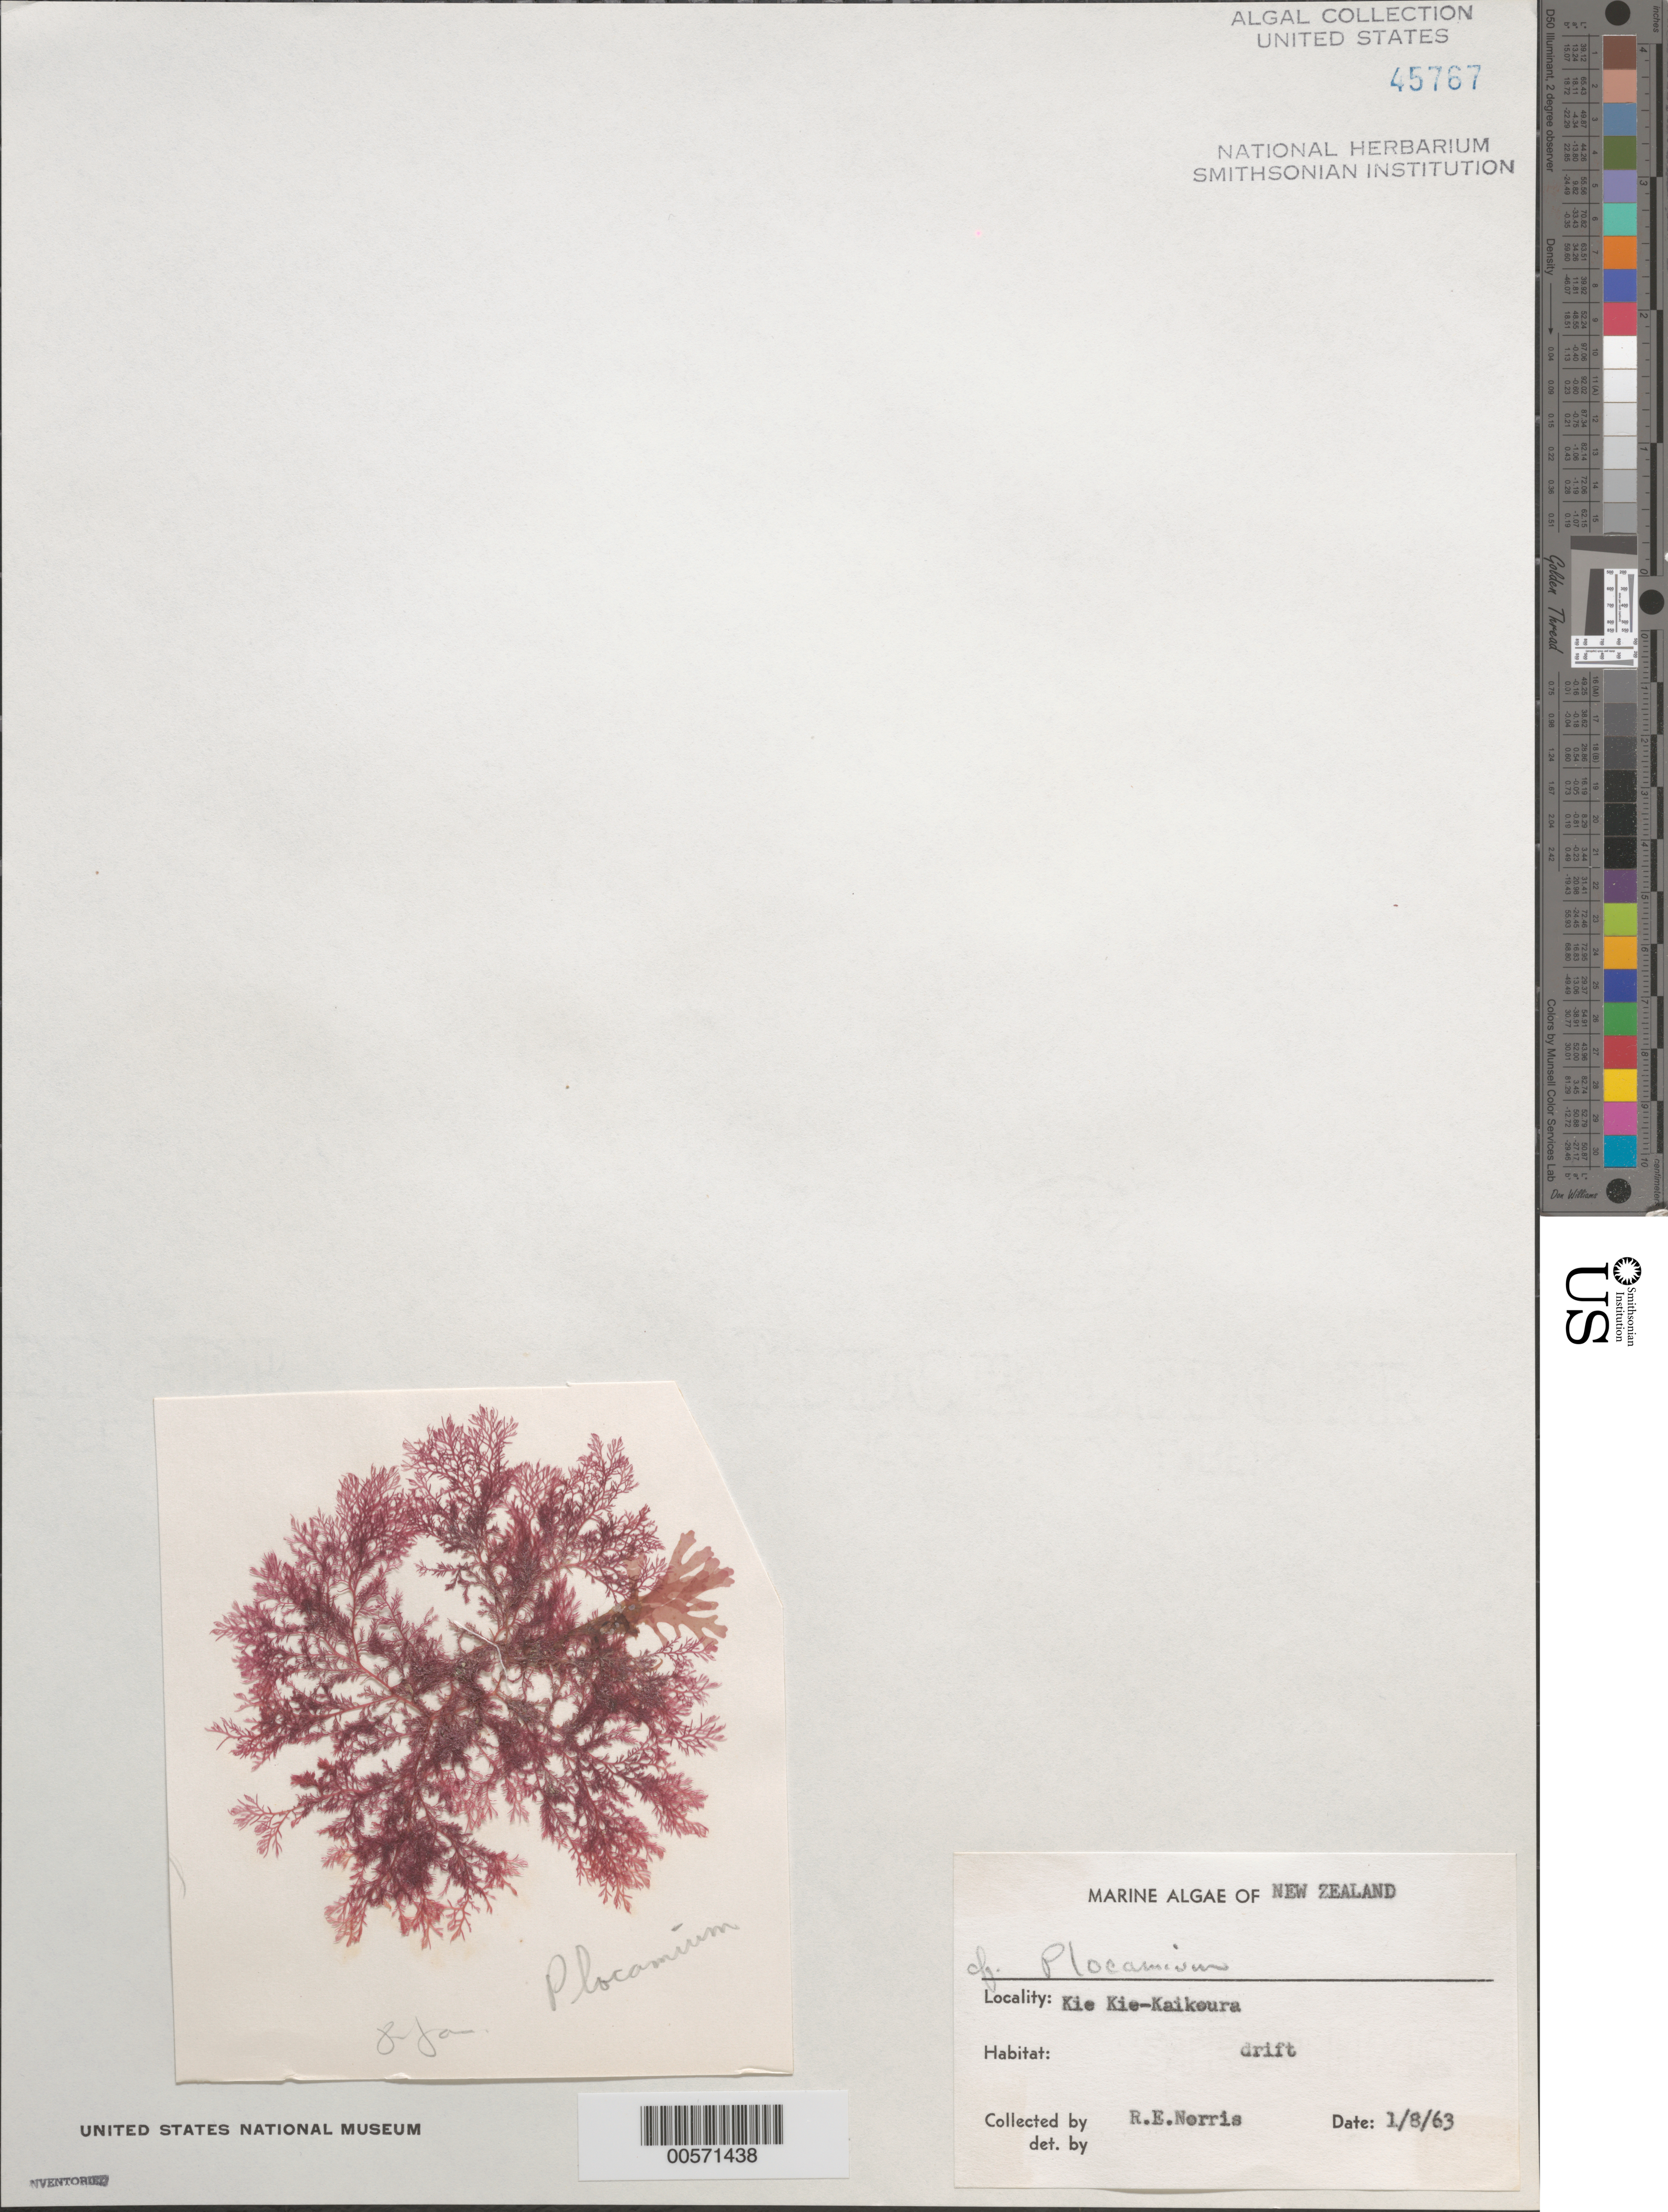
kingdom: Plantae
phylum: Rhodophyta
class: Florideophyceae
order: Plocamiales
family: Plocamiaceae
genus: Plocamium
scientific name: Plocamium sp.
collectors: R. E. Norris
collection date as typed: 08 Jan 1963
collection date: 1963-01-08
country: New Zealand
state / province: Canterbury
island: South Island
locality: Kie Kie-Kaikoura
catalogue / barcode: US 45767